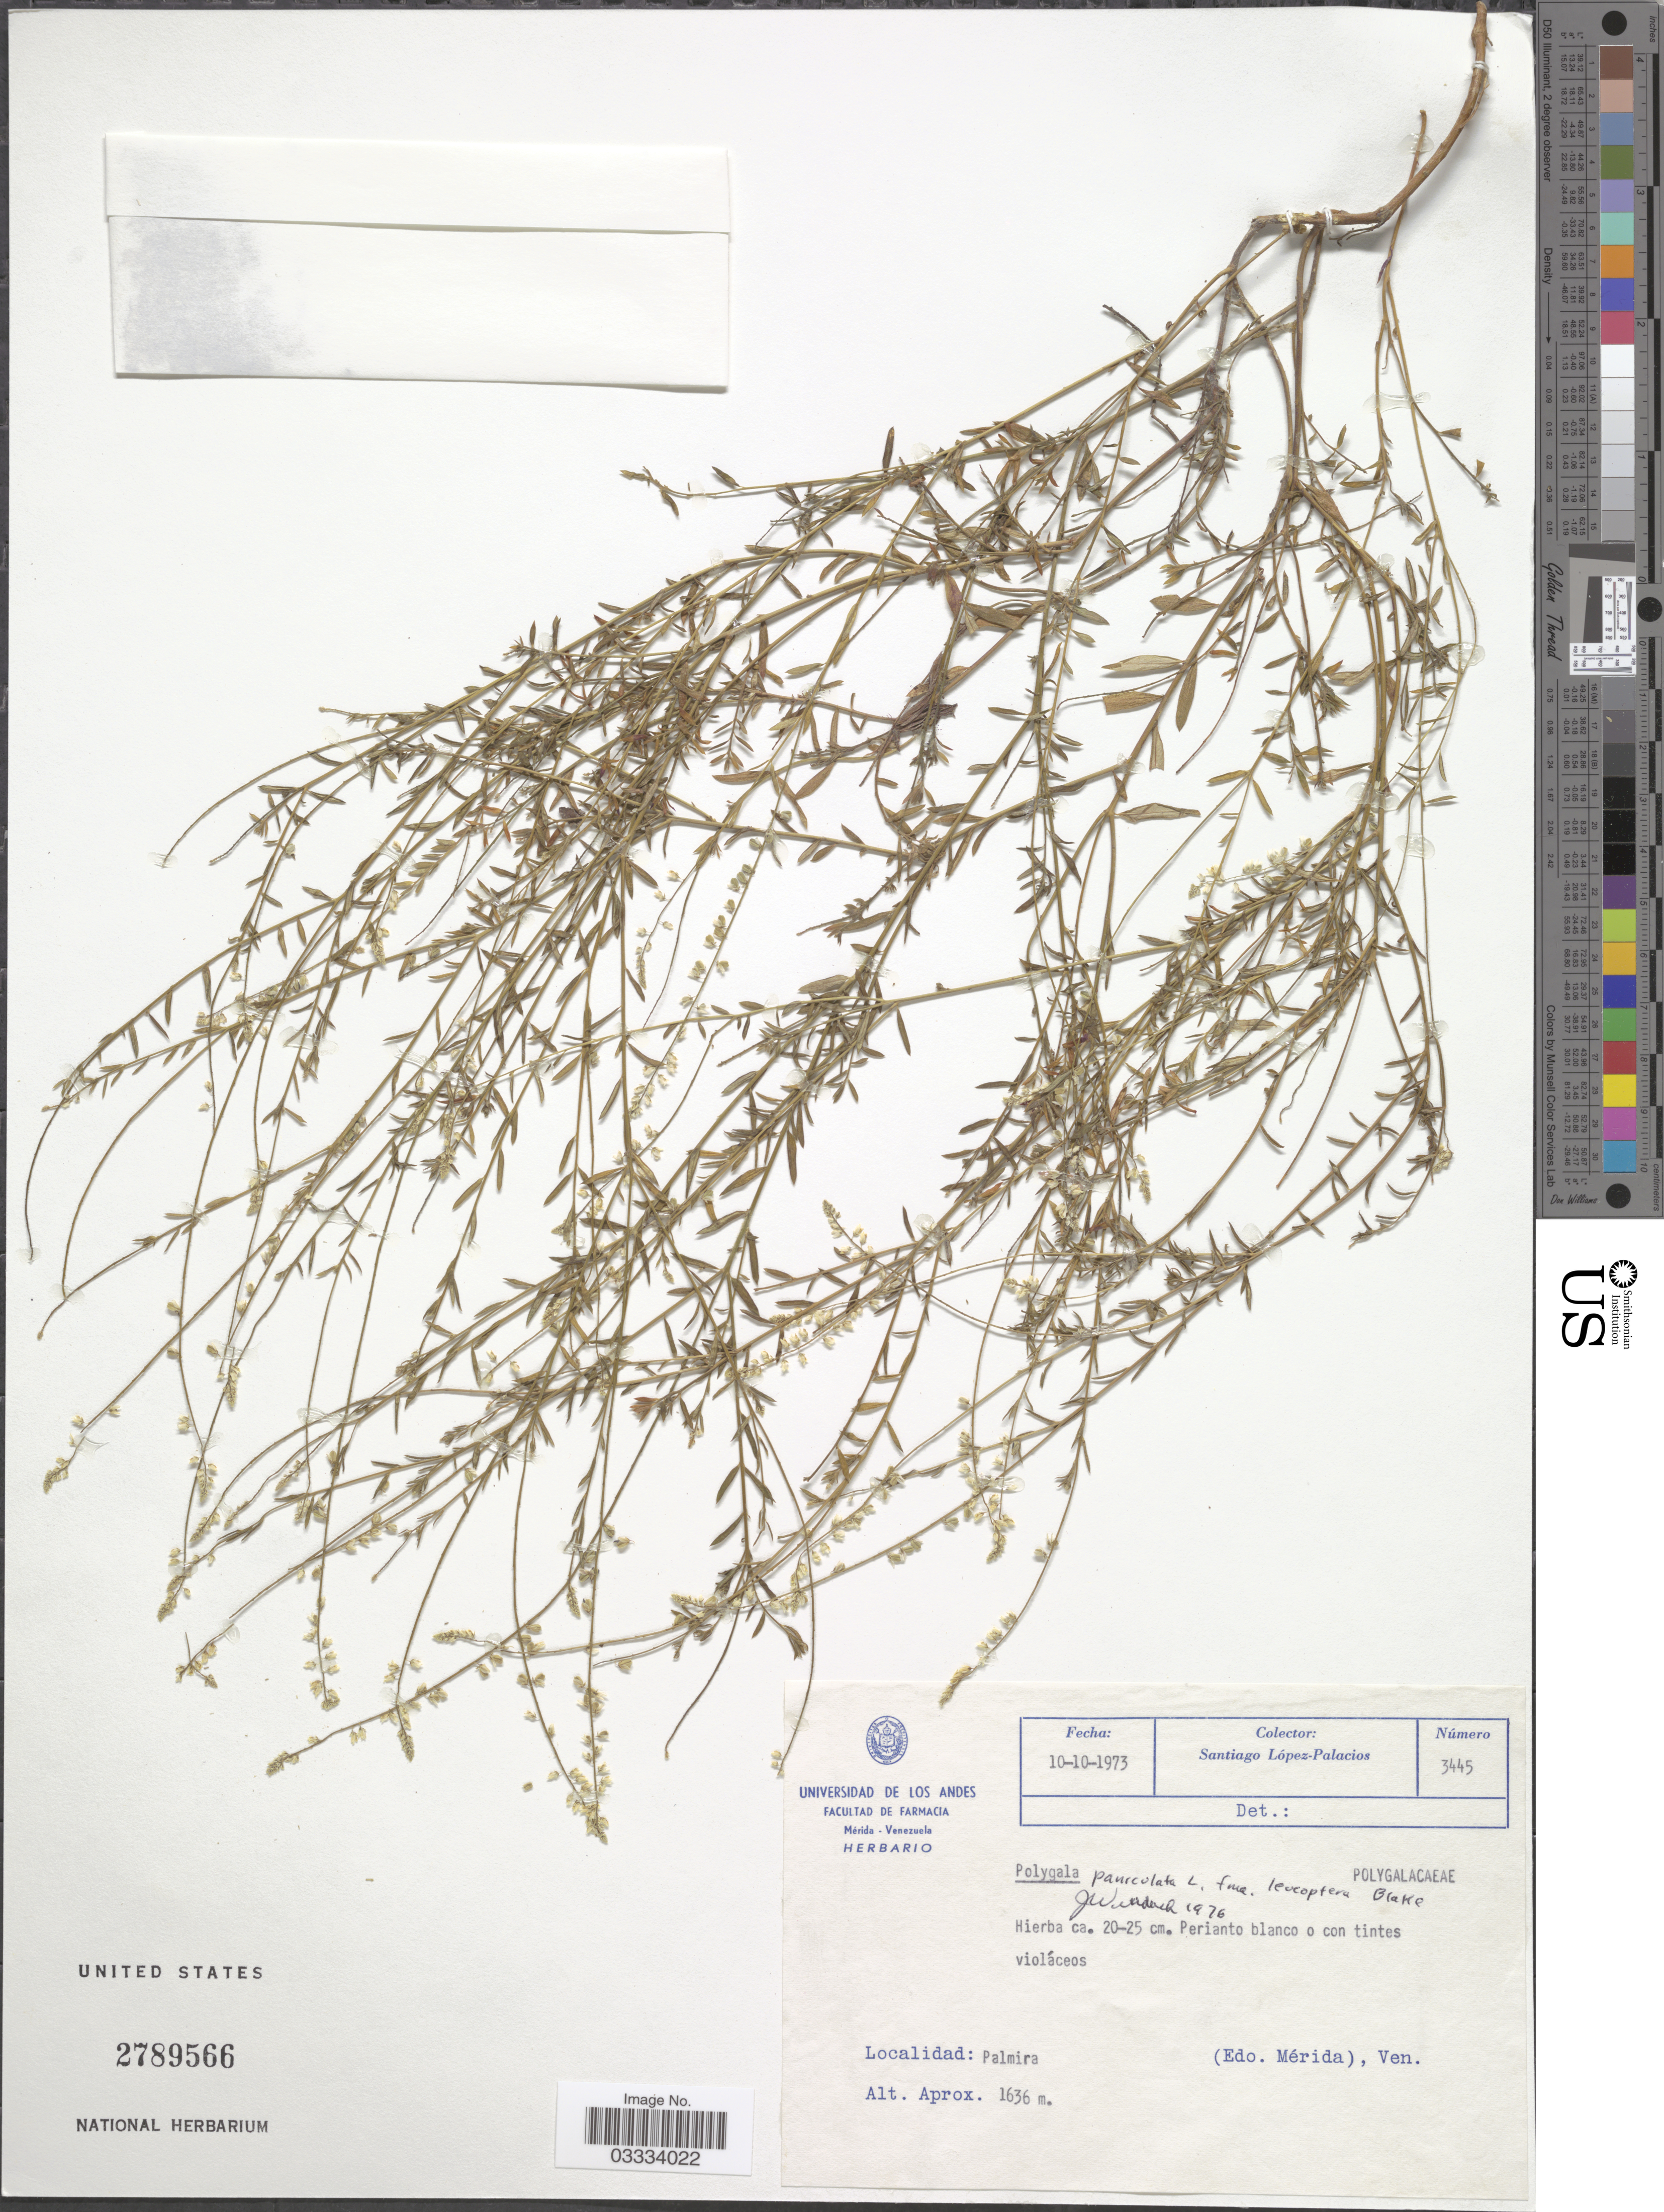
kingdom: Plantae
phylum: Tracheophyta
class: Magnoliopsida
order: Fabales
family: Polygalaceae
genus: Polygala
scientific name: Polygala paniculata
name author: L.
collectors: S. López-Palacios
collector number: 3445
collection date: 1973-10-10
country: Venezuela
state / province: Mérida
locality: Palmira.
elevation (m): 1636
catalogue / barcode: US 2789566